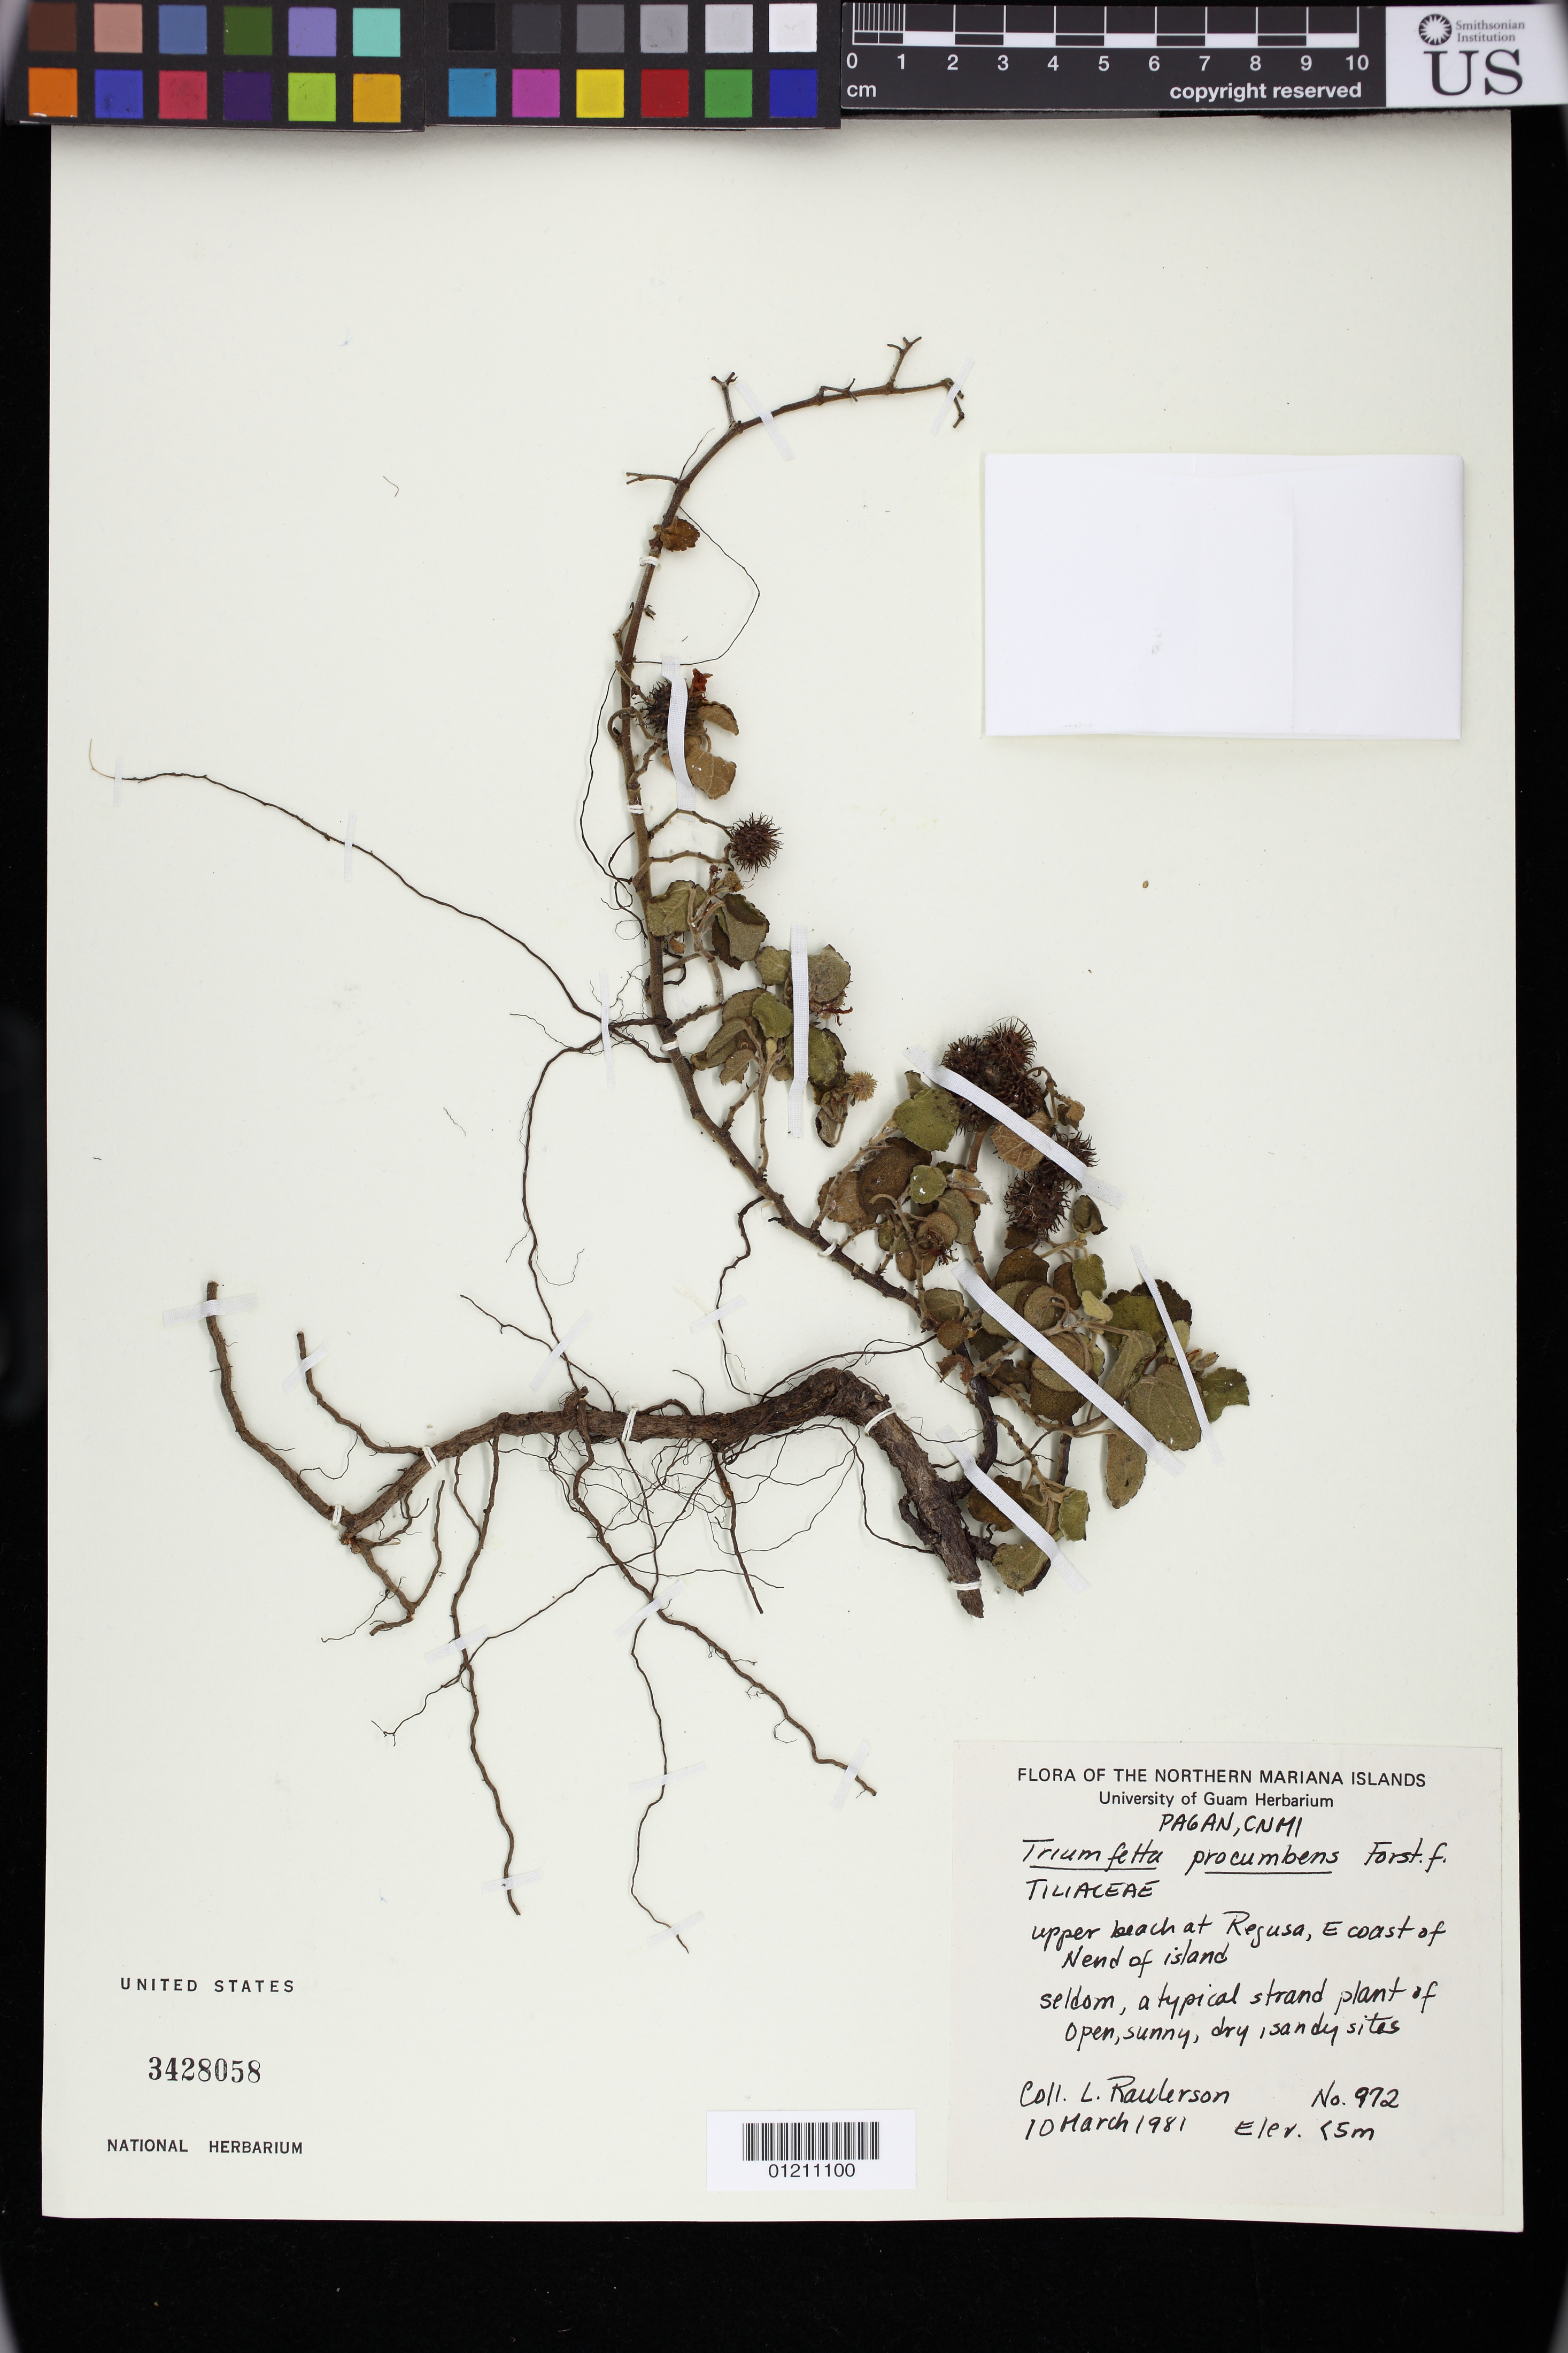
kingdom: Plantae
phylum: Tracheophyta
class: Magnoliopsida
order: Malvales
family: Malvaceae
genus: Triumfetta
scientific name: Triumfetta procumbens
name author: G. Forst.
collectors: L. Raulerson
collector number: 972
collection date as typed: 03 Oct 1981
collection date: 1981-10-03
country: Northern Mariana Islands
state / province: Northern Islands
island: Pagan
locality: Northern Mariana Islands, Pagan, CNMI. Upper beach at Regusa, E coast of N end of island.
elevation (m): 5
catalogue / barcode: US 3428058